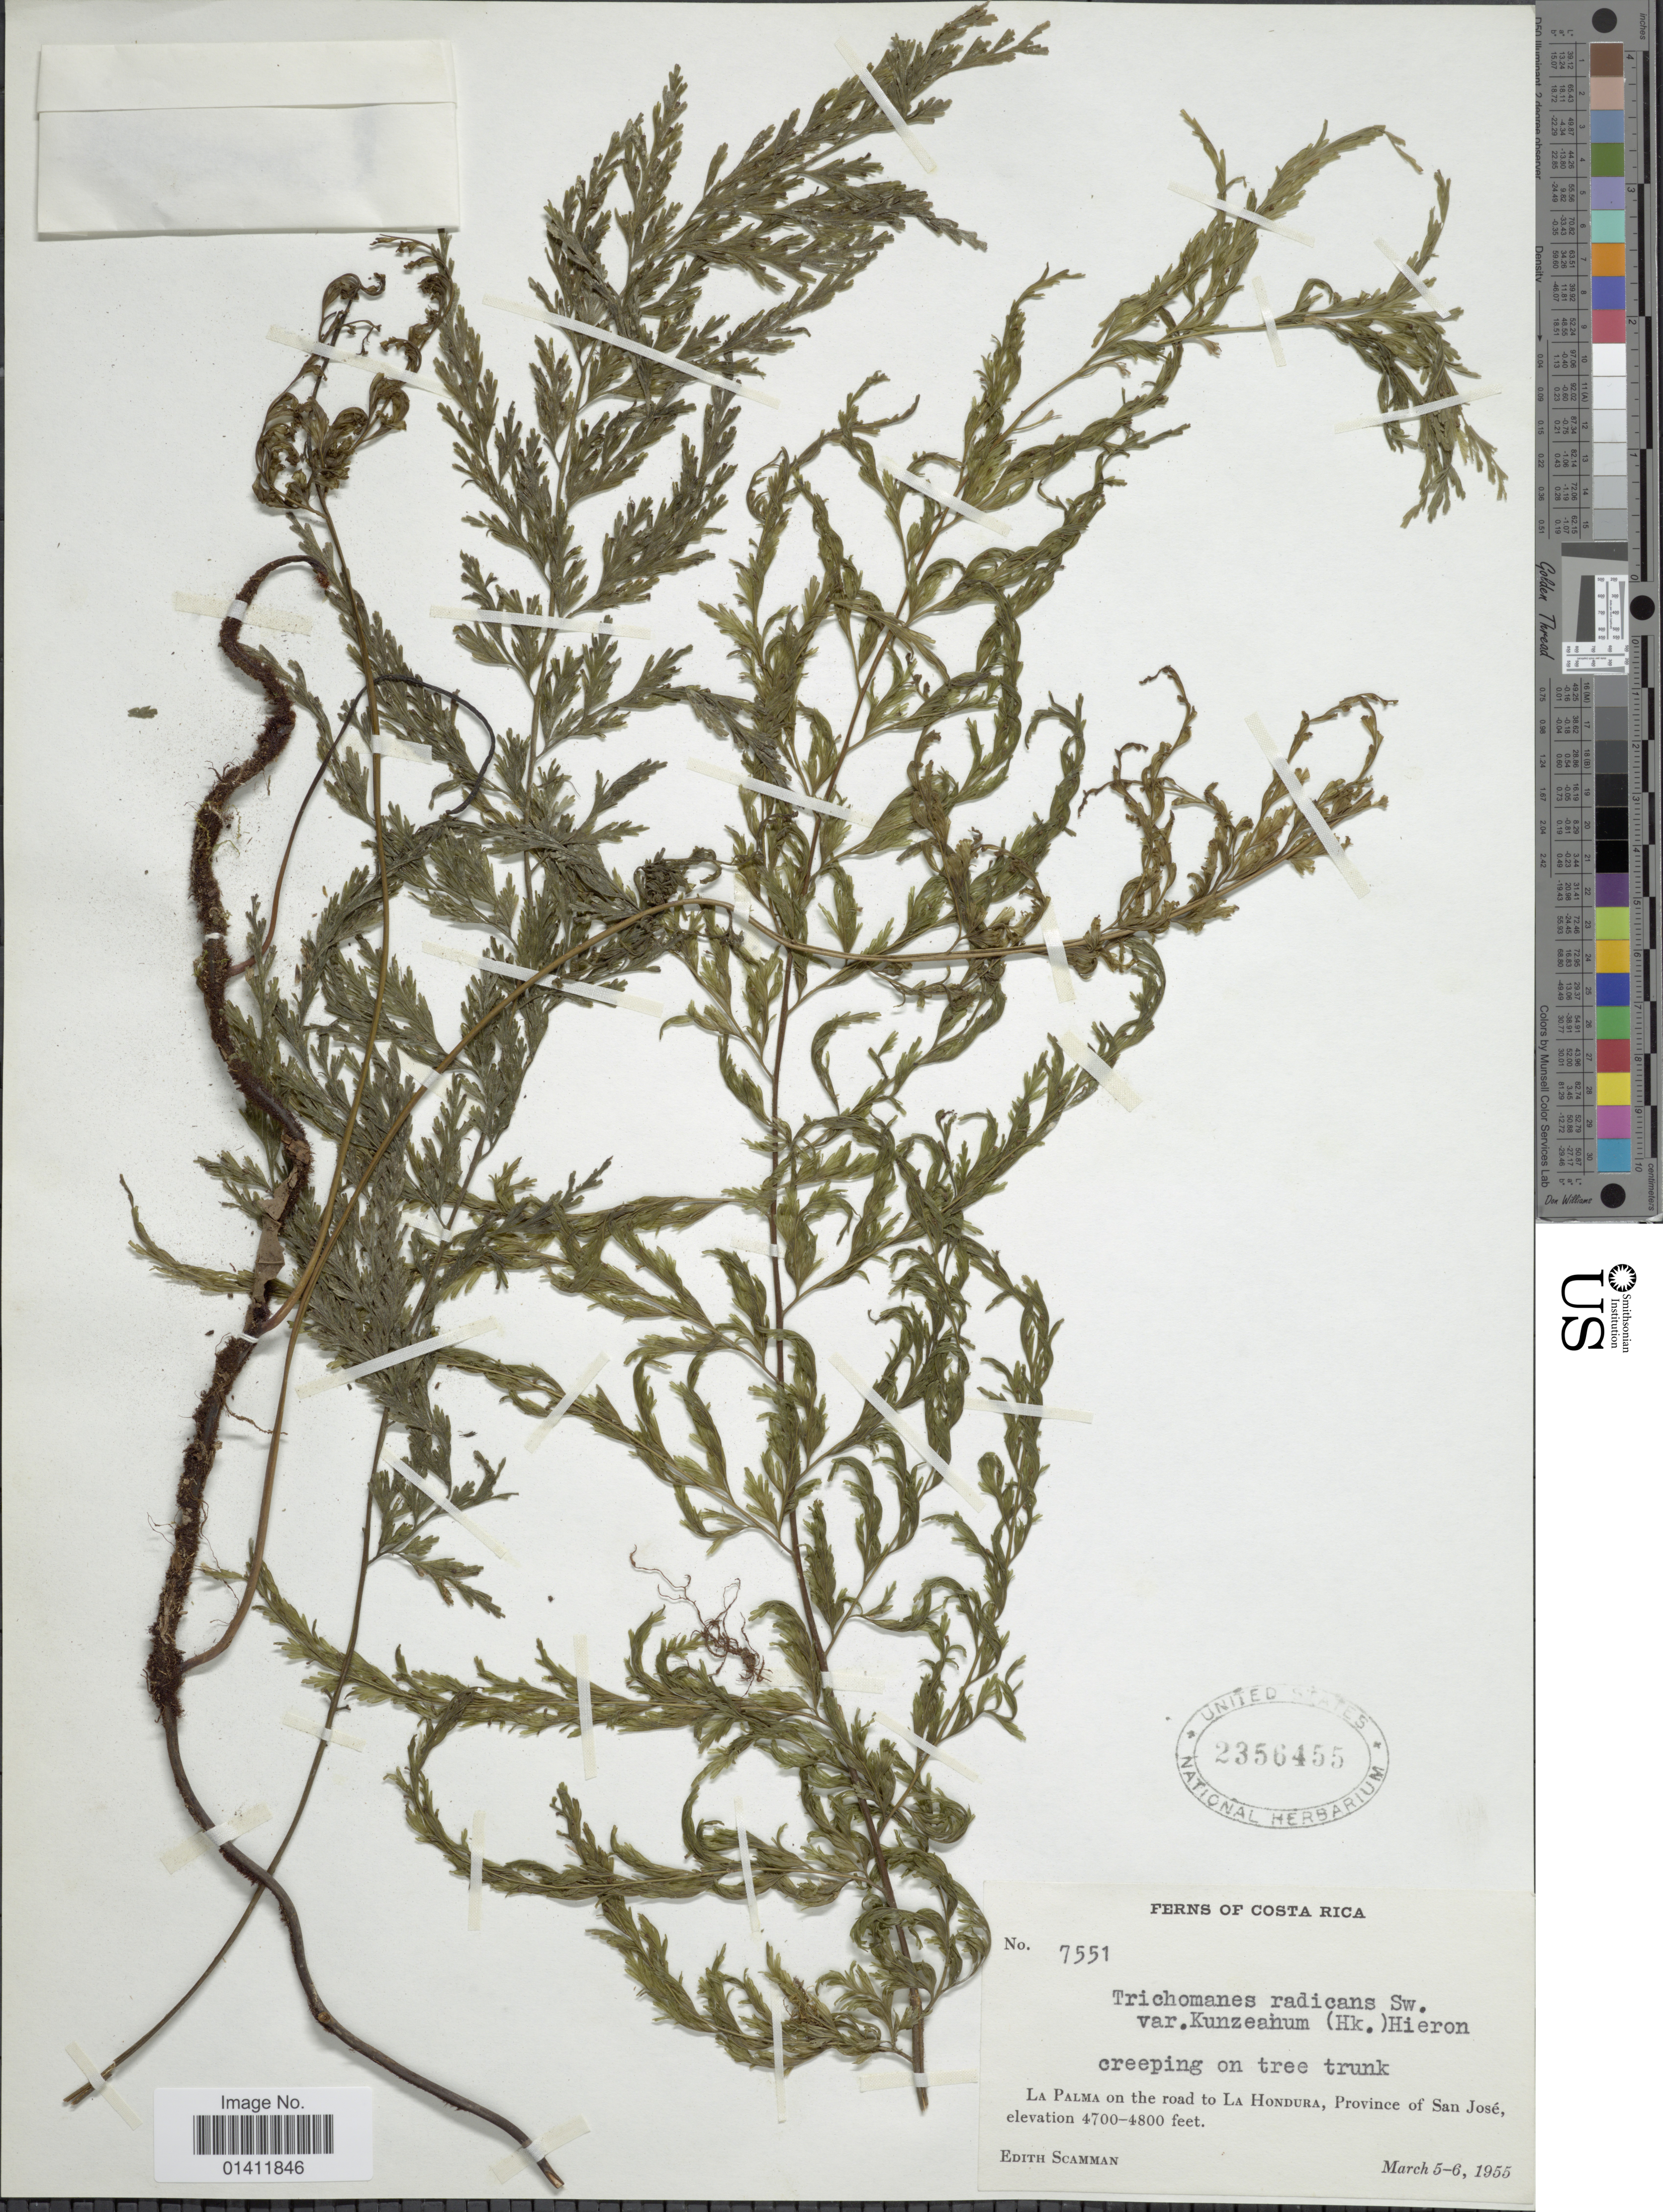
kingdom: Plantae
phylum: Tracheophyta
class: Polypodiopsida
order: Hymenophyllales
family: Hymenophyllaceae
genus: Vandenboschia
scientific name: Vandenboschia radicans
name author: (Sw.) Copel.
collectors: E. Scamman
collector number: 7551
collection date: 1955-03-05/1955-03-06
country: Costa Rica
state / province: San José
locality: La Palma on the road to La Hondura, Provinca of San Jose.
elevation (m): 1433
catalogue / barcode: US 2356455